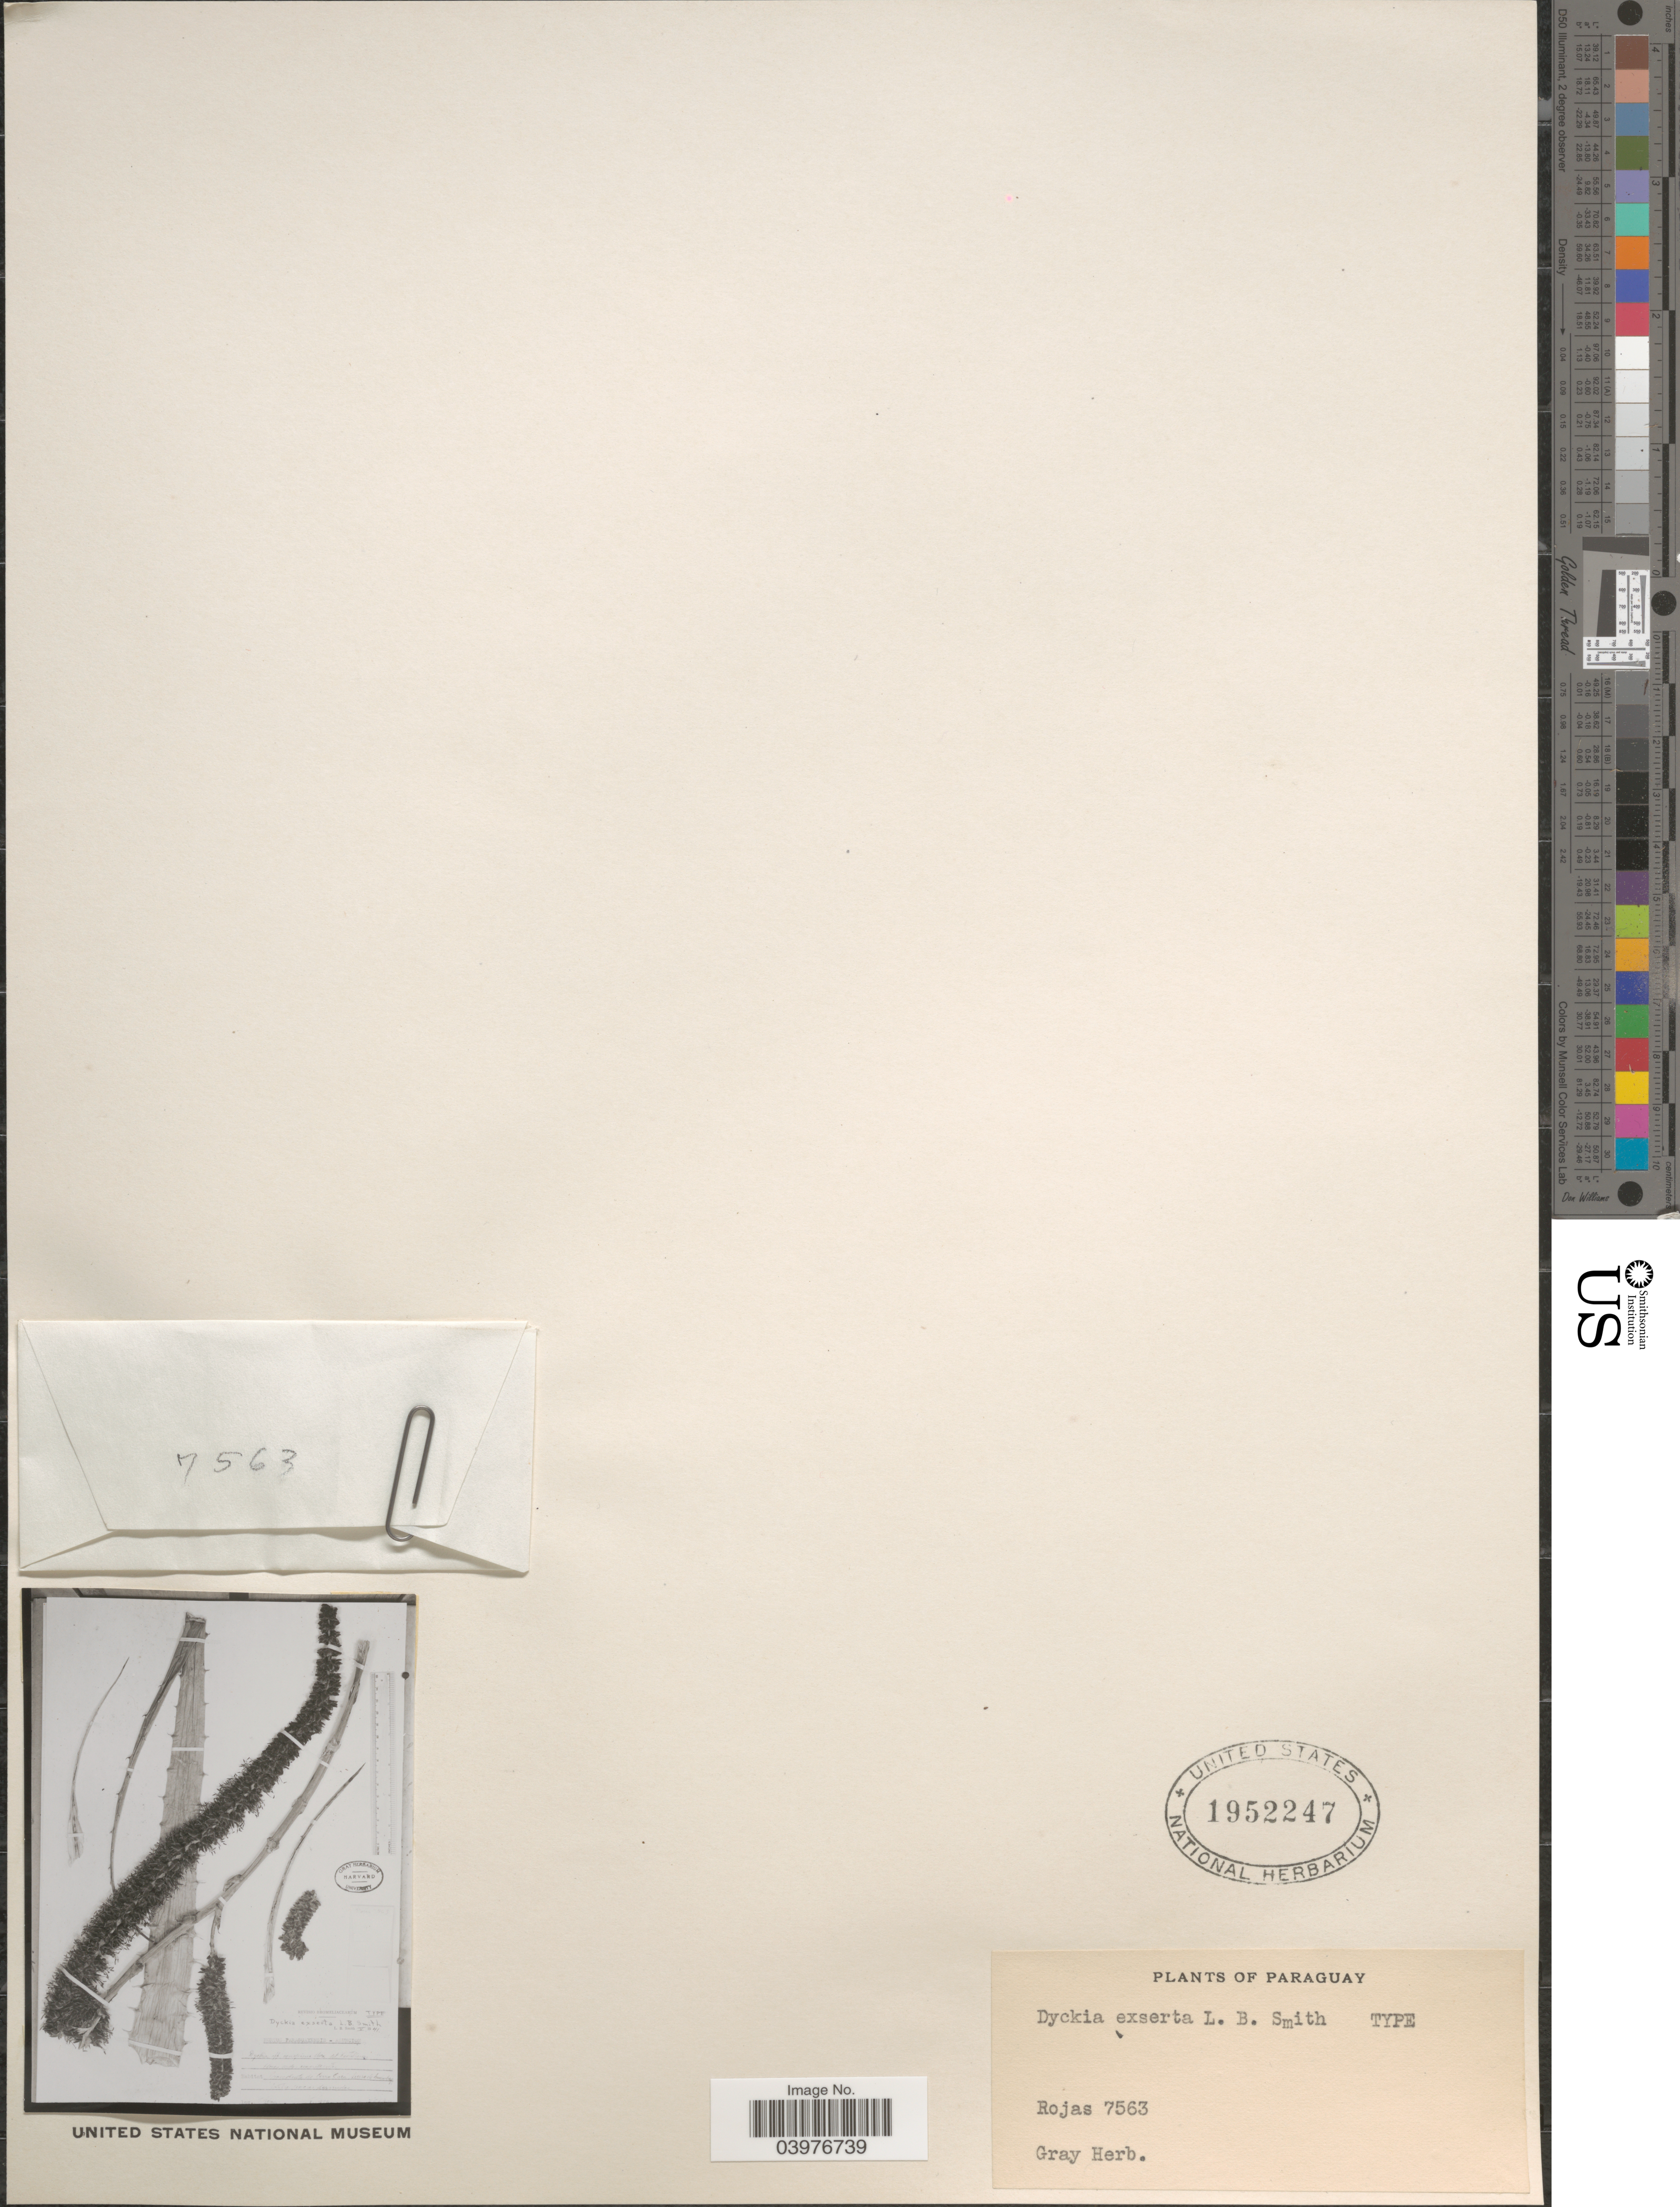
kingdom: Plantae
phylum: Tracheophyta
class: Liliopsida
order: Poales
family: Bromeliaceae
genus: Dyckia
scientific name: Dyckia exserta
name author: L.B. Sm.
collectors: Rojas, --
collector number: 7563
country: Paraguay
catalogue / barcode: US 1952247